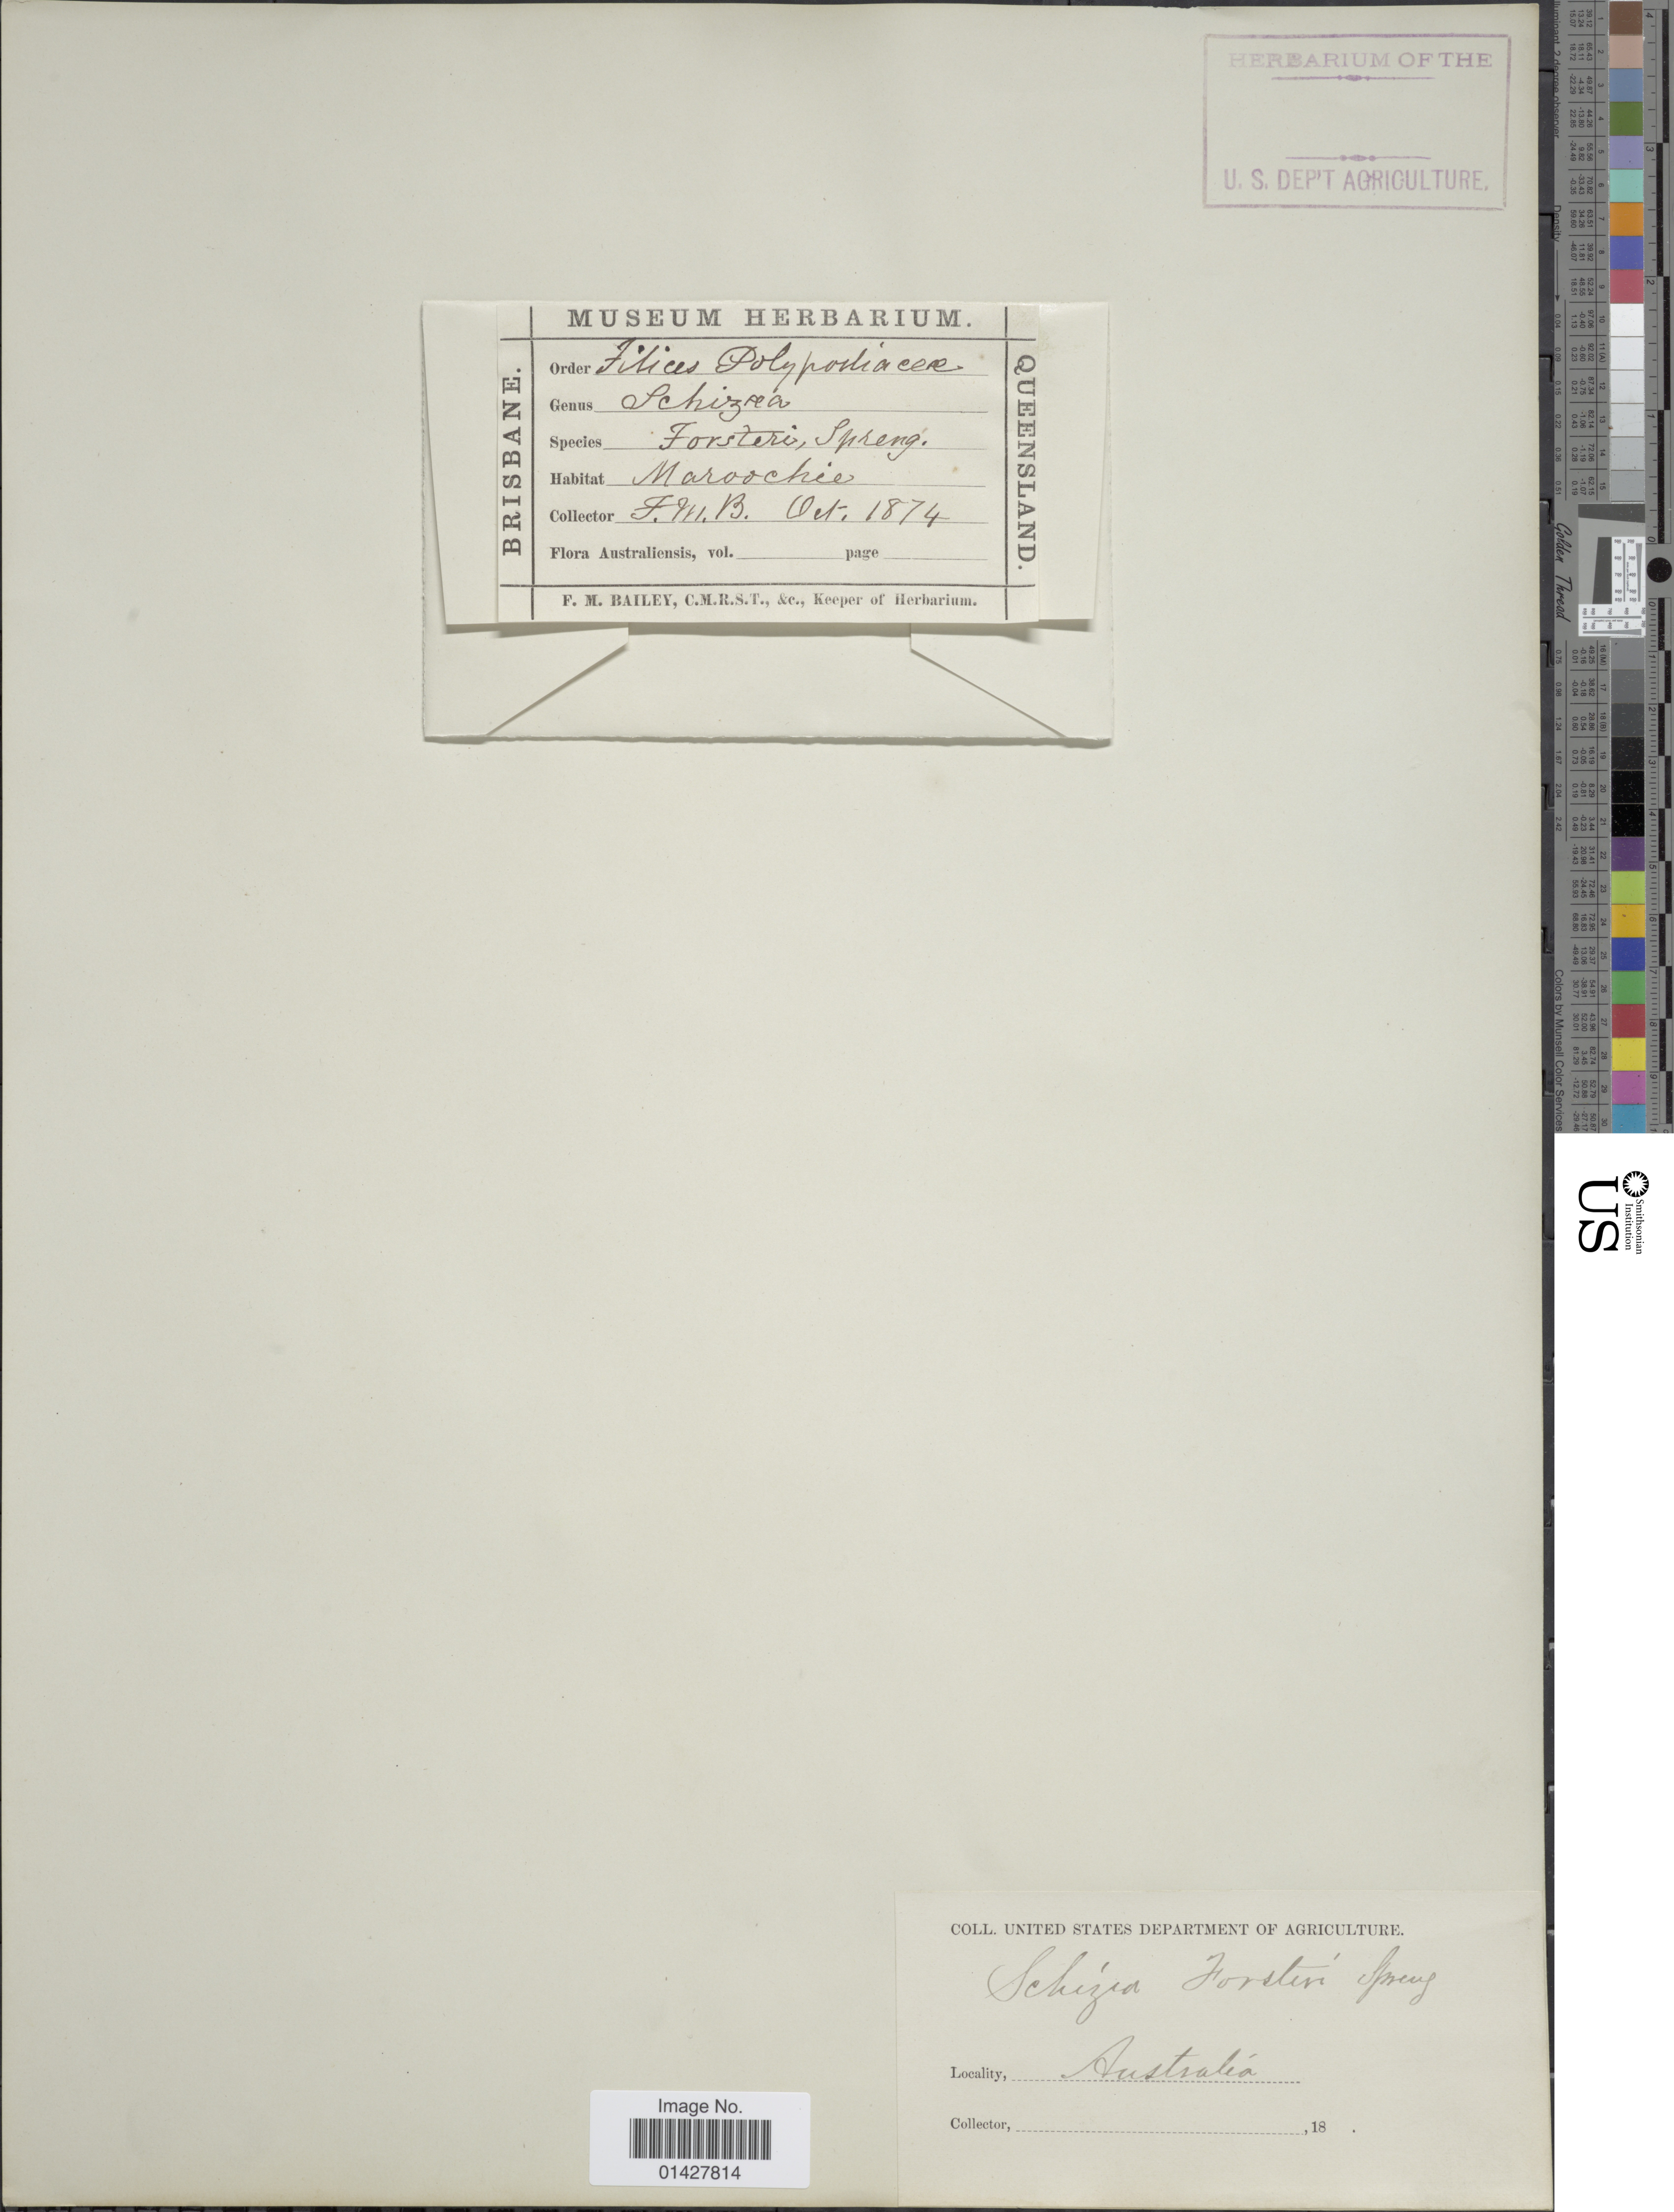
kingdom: Plantae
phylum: Tracheophyta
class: Polypodiopsida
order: Schizaeales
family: Schizaeaceae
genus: Schizaea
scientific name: Schizaea dichotoma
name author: (L.) J. Sm.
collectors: F. M. Bailey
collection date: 1874-10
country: Australia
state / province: Queensland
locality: Maroochie [Maroochy]